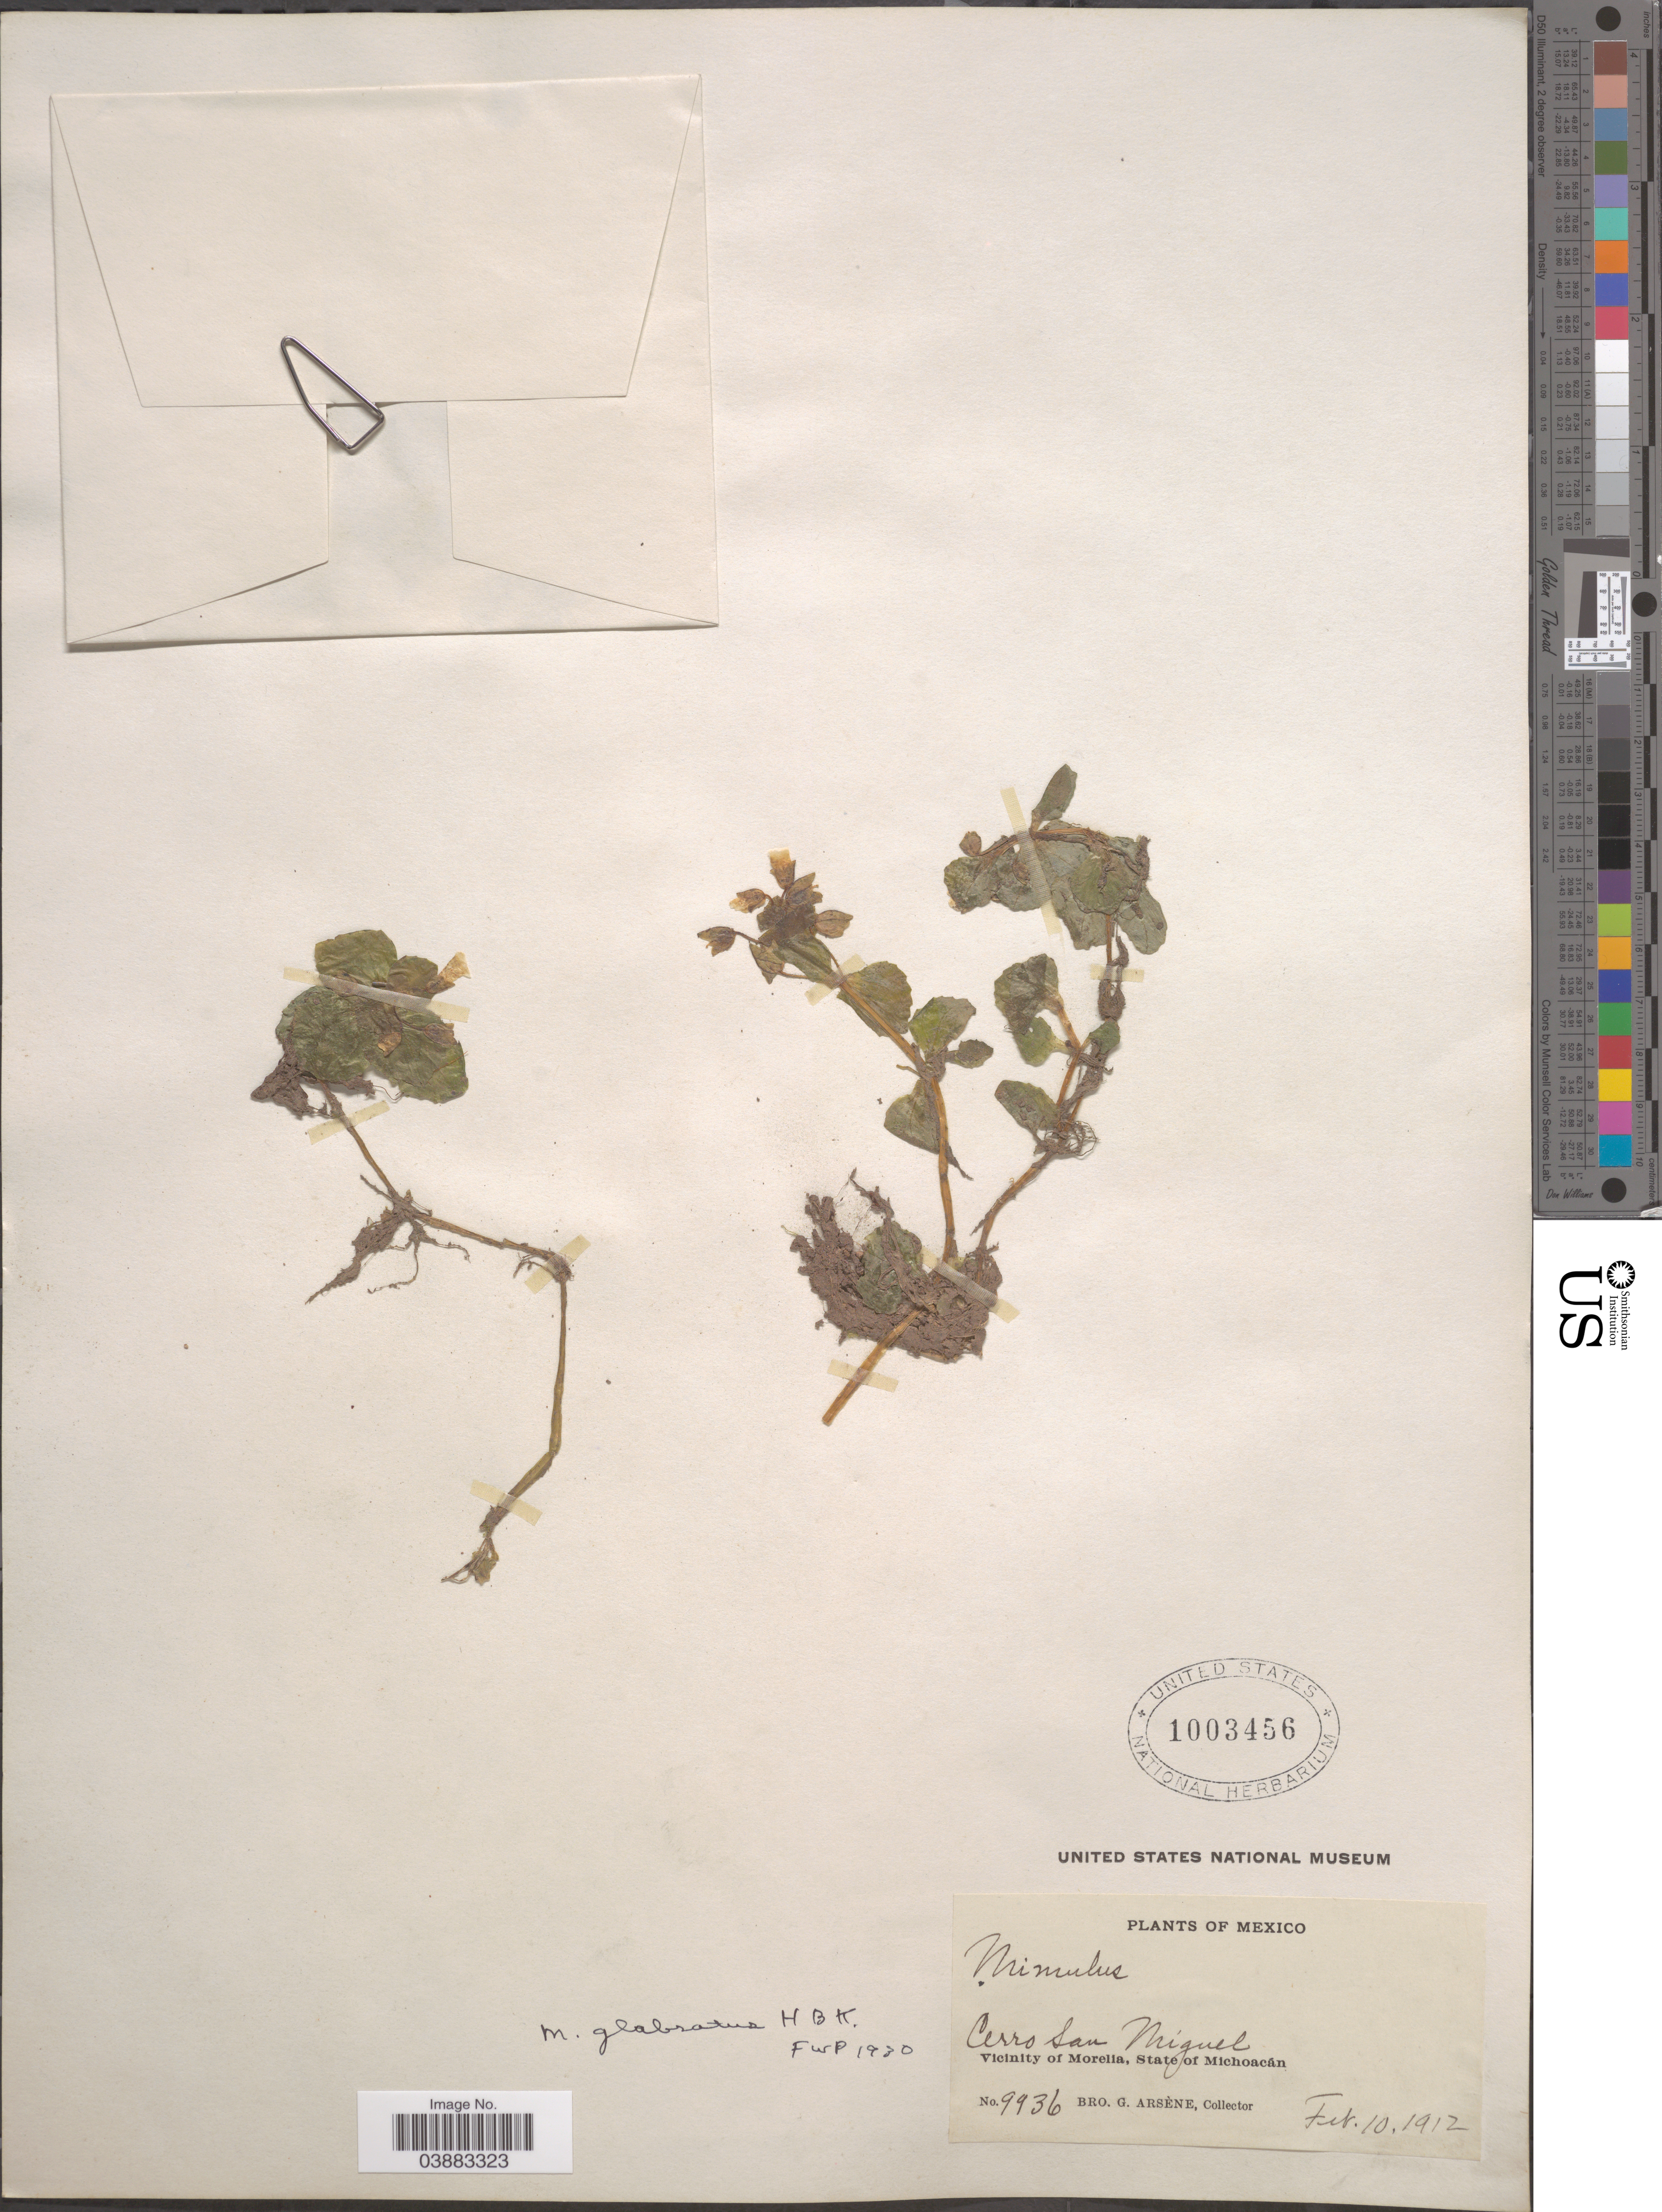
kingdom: Plantae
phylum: Tracheophyta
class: Magnoliopsida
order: Lamiales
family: Phrymaceae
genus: Mimulus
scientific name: Mimulus glabratus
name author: Kunth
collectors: Bro. G. Arsène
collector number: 9936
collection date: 1912-02-10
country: Mexico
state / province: Michoacán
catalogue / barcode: US 1003456